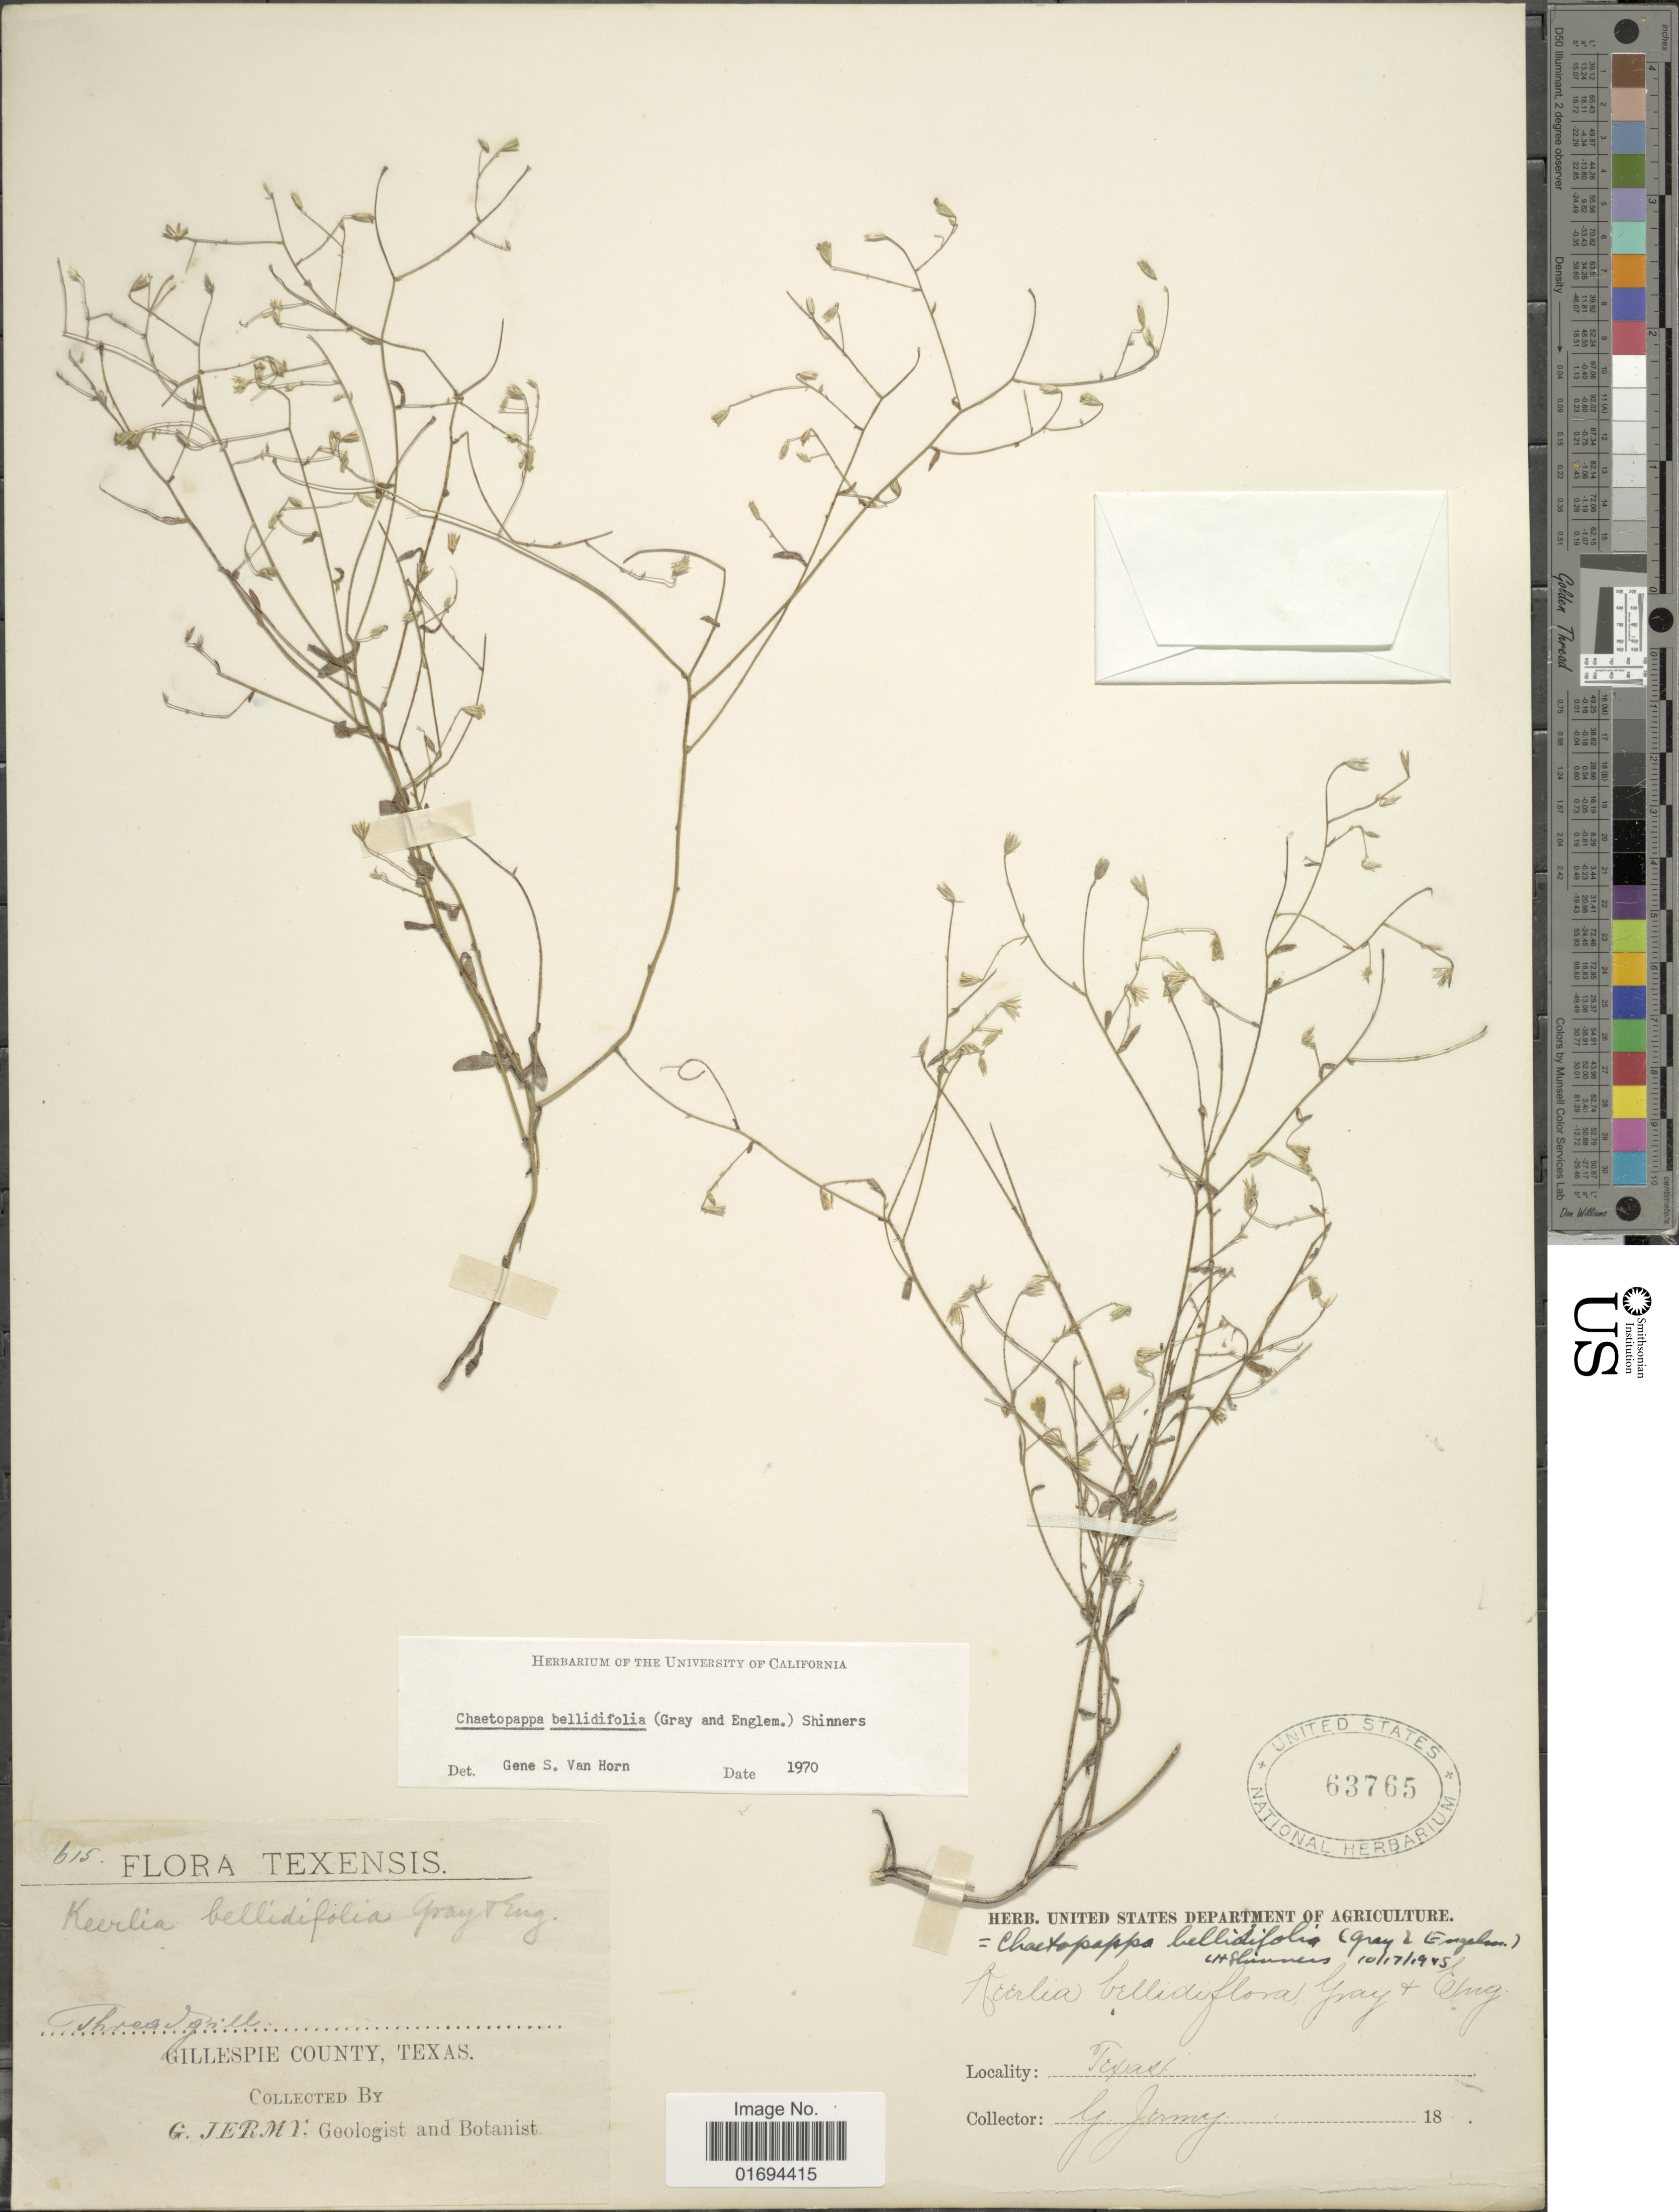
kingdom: Plantae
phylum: Tracheophyta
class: Magnoliopsida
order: Asterales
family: Asteraceae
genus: Chaetopappa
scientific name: Chaetopappa bellidifolia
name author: (A. Gray) Shinners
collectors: G. Jermy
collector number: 615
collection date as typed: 18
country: United States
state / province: Texas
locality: Gillespie County, Texas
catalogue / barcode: US 63765